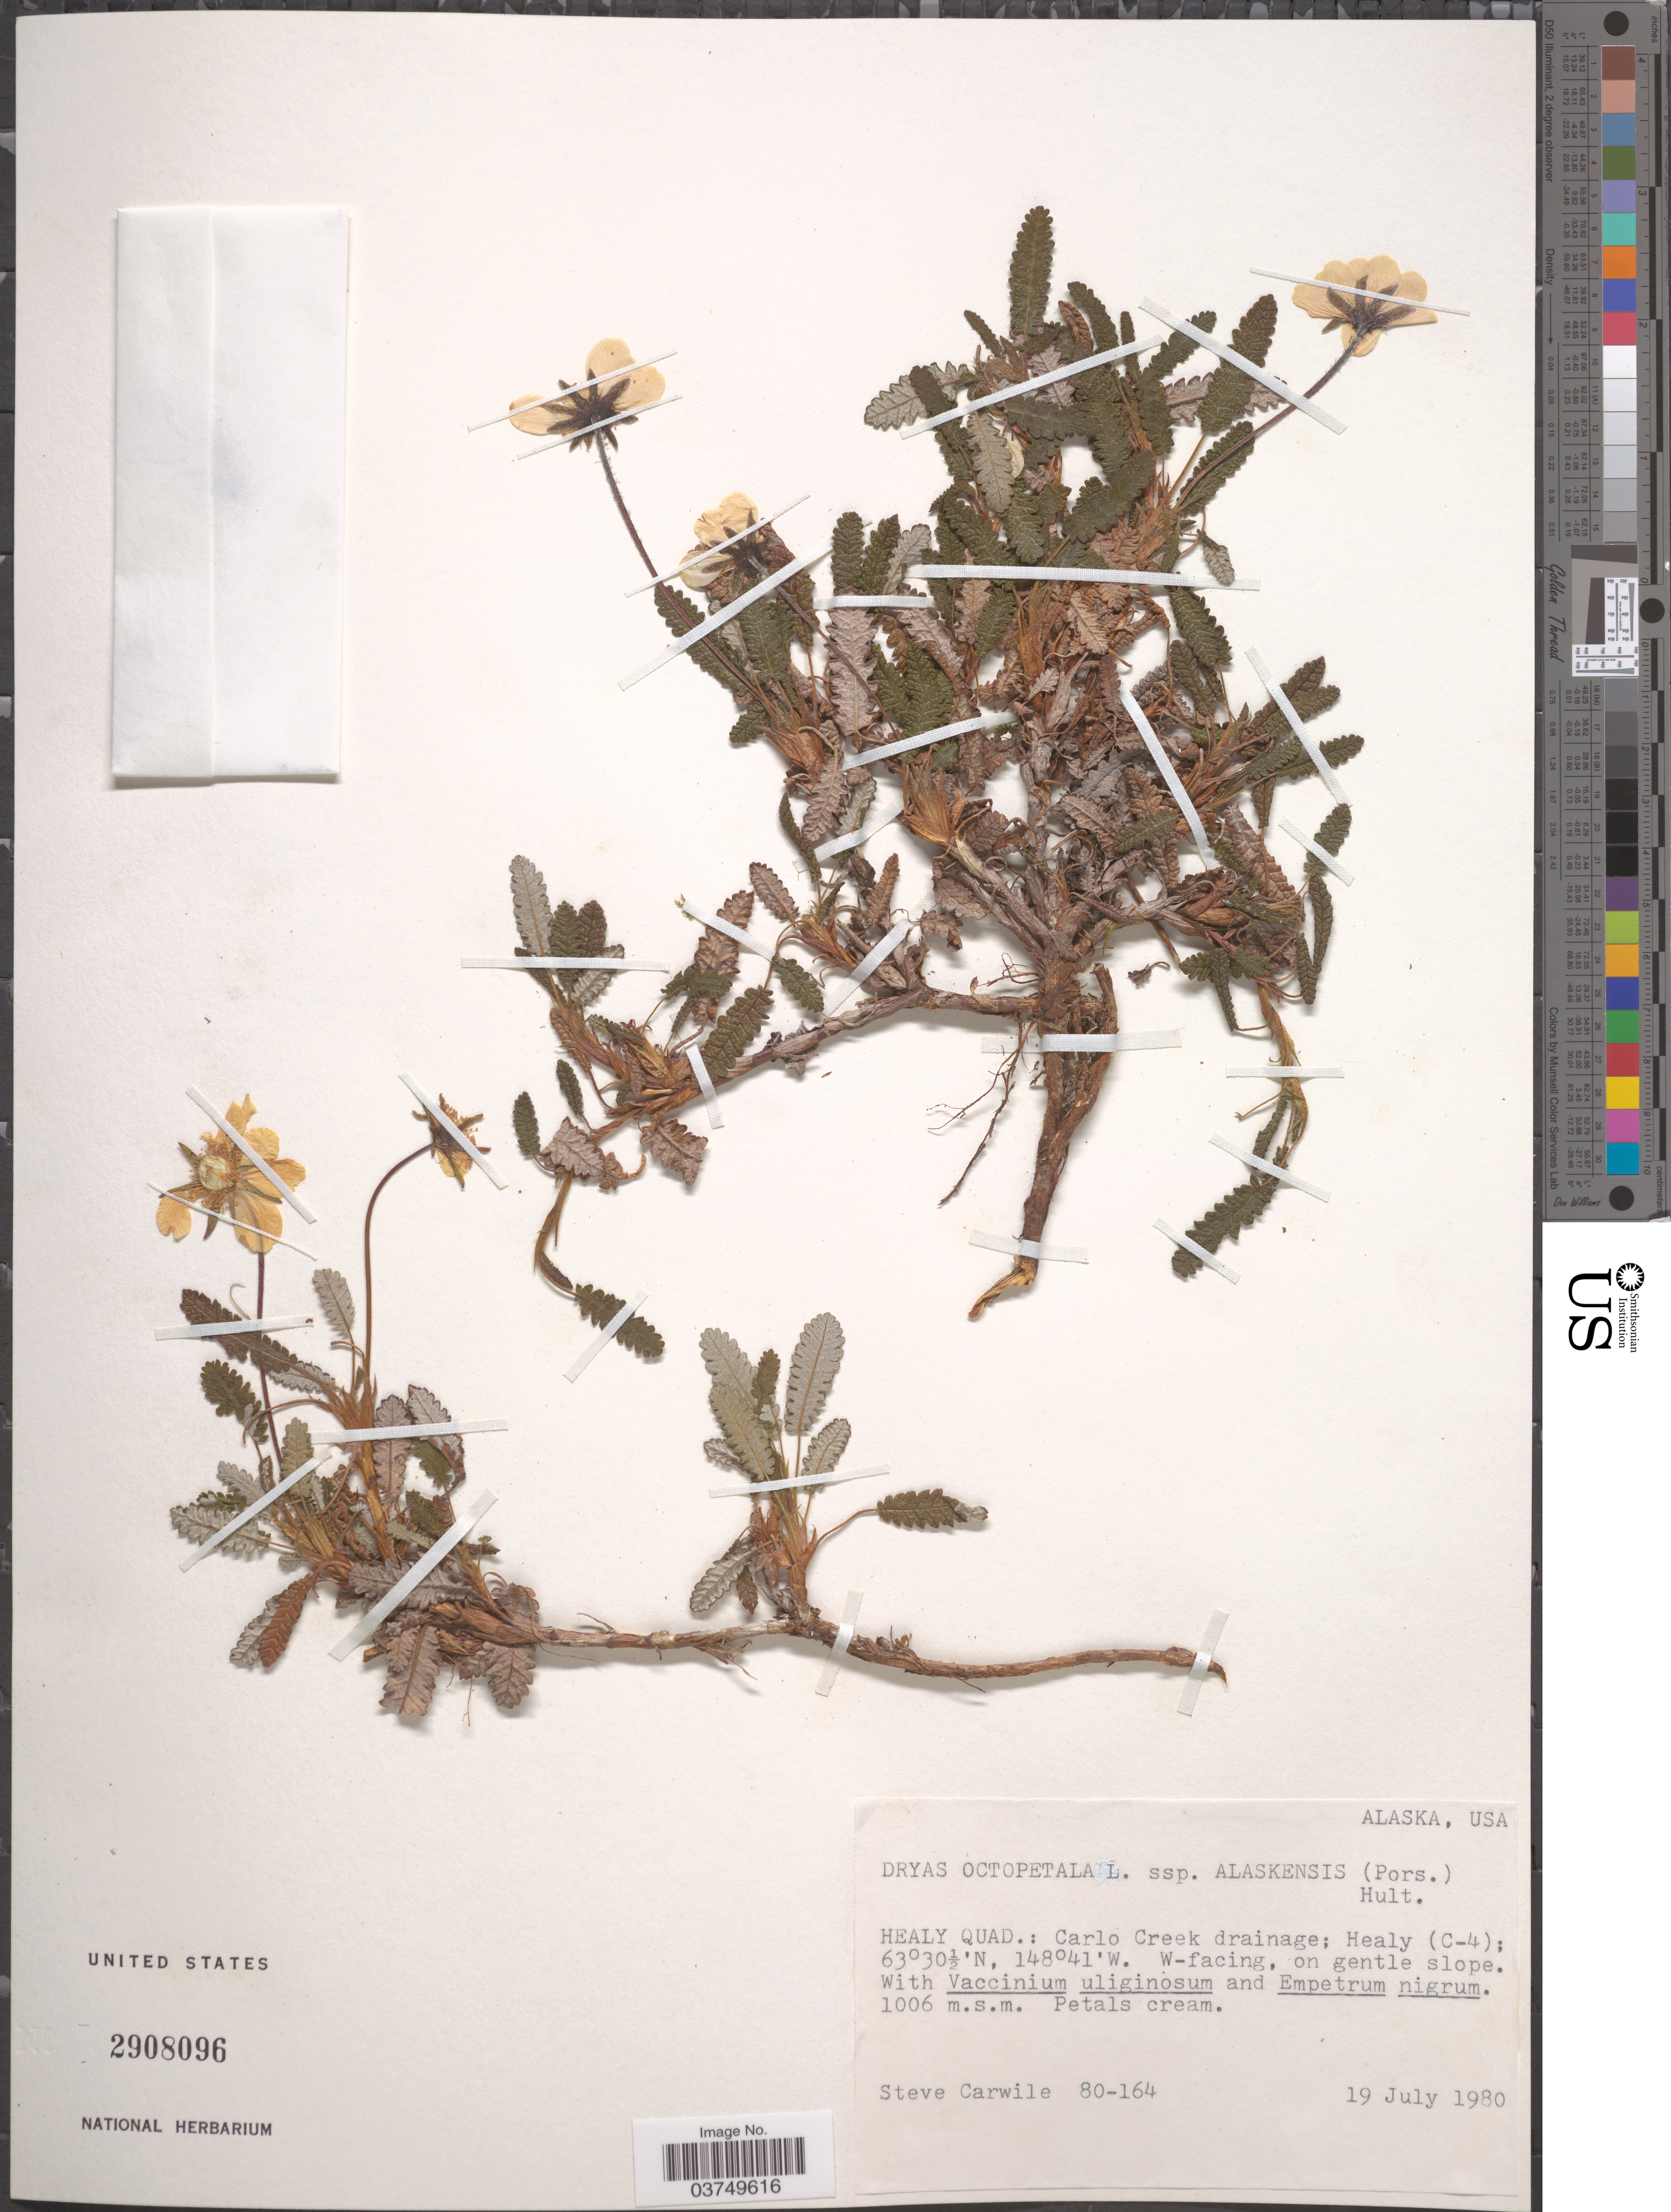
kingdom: Plantae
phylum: Tracheophyta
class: Magnoliopsida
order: Rosales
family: Rosaceae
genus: Dryas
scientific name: Dryas octopetala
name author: L.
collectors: S. Carwile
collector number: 80-164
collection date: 1980-07-19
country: United States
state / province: Alaska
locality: Healy Quad.: Carlo Creek drainage: Healy (C-4).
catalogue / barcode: US 2908096